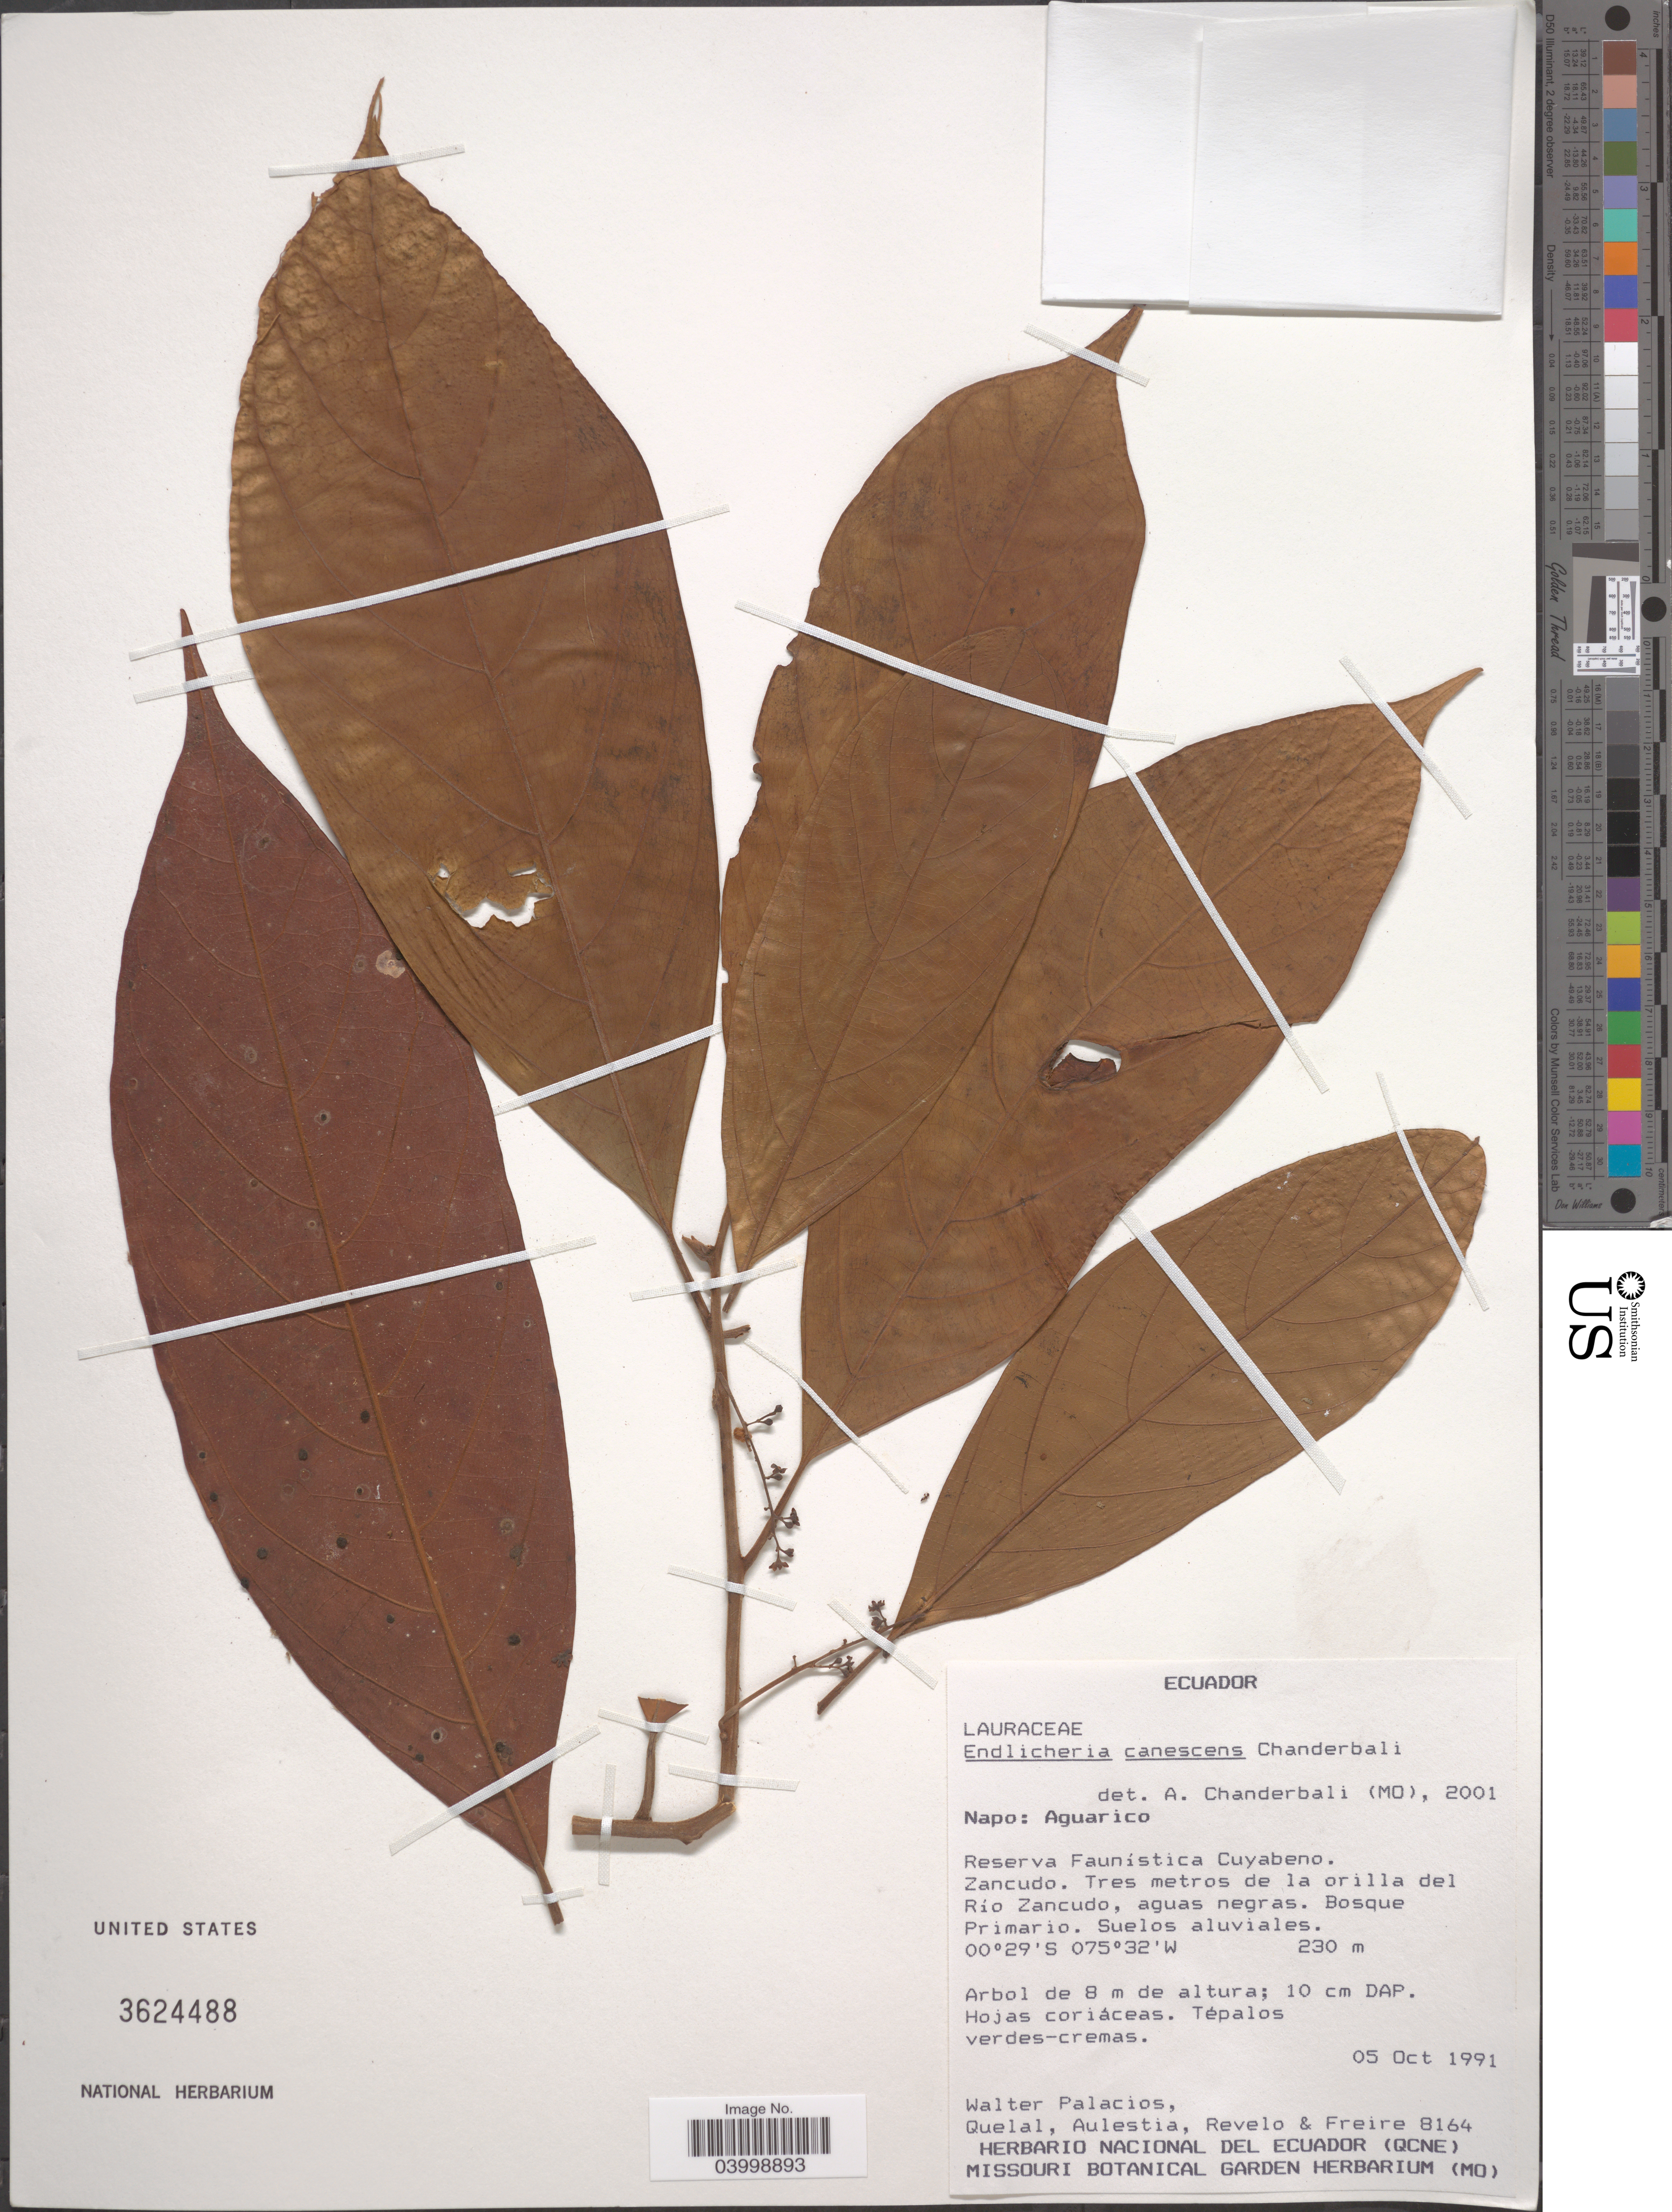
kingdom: Plantae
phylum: Tracheophyta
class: Magnoliopsida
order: Laurales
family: Lauraceae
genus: Endlicheria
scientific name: Endlicheria canescens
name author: Chanderb.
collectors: W. Palacios, Quelal, -. Aulestia, -. Revelo & -. Freire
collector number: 8164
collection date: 1991-10-05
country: Ecuador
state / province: Napo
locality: Aguarico. Reserva Faunística Cuyabeno. Zancudo. Tres metros de la orilla del Río Zancudo, aguas negras.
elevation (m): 230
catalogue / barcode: US 3624488